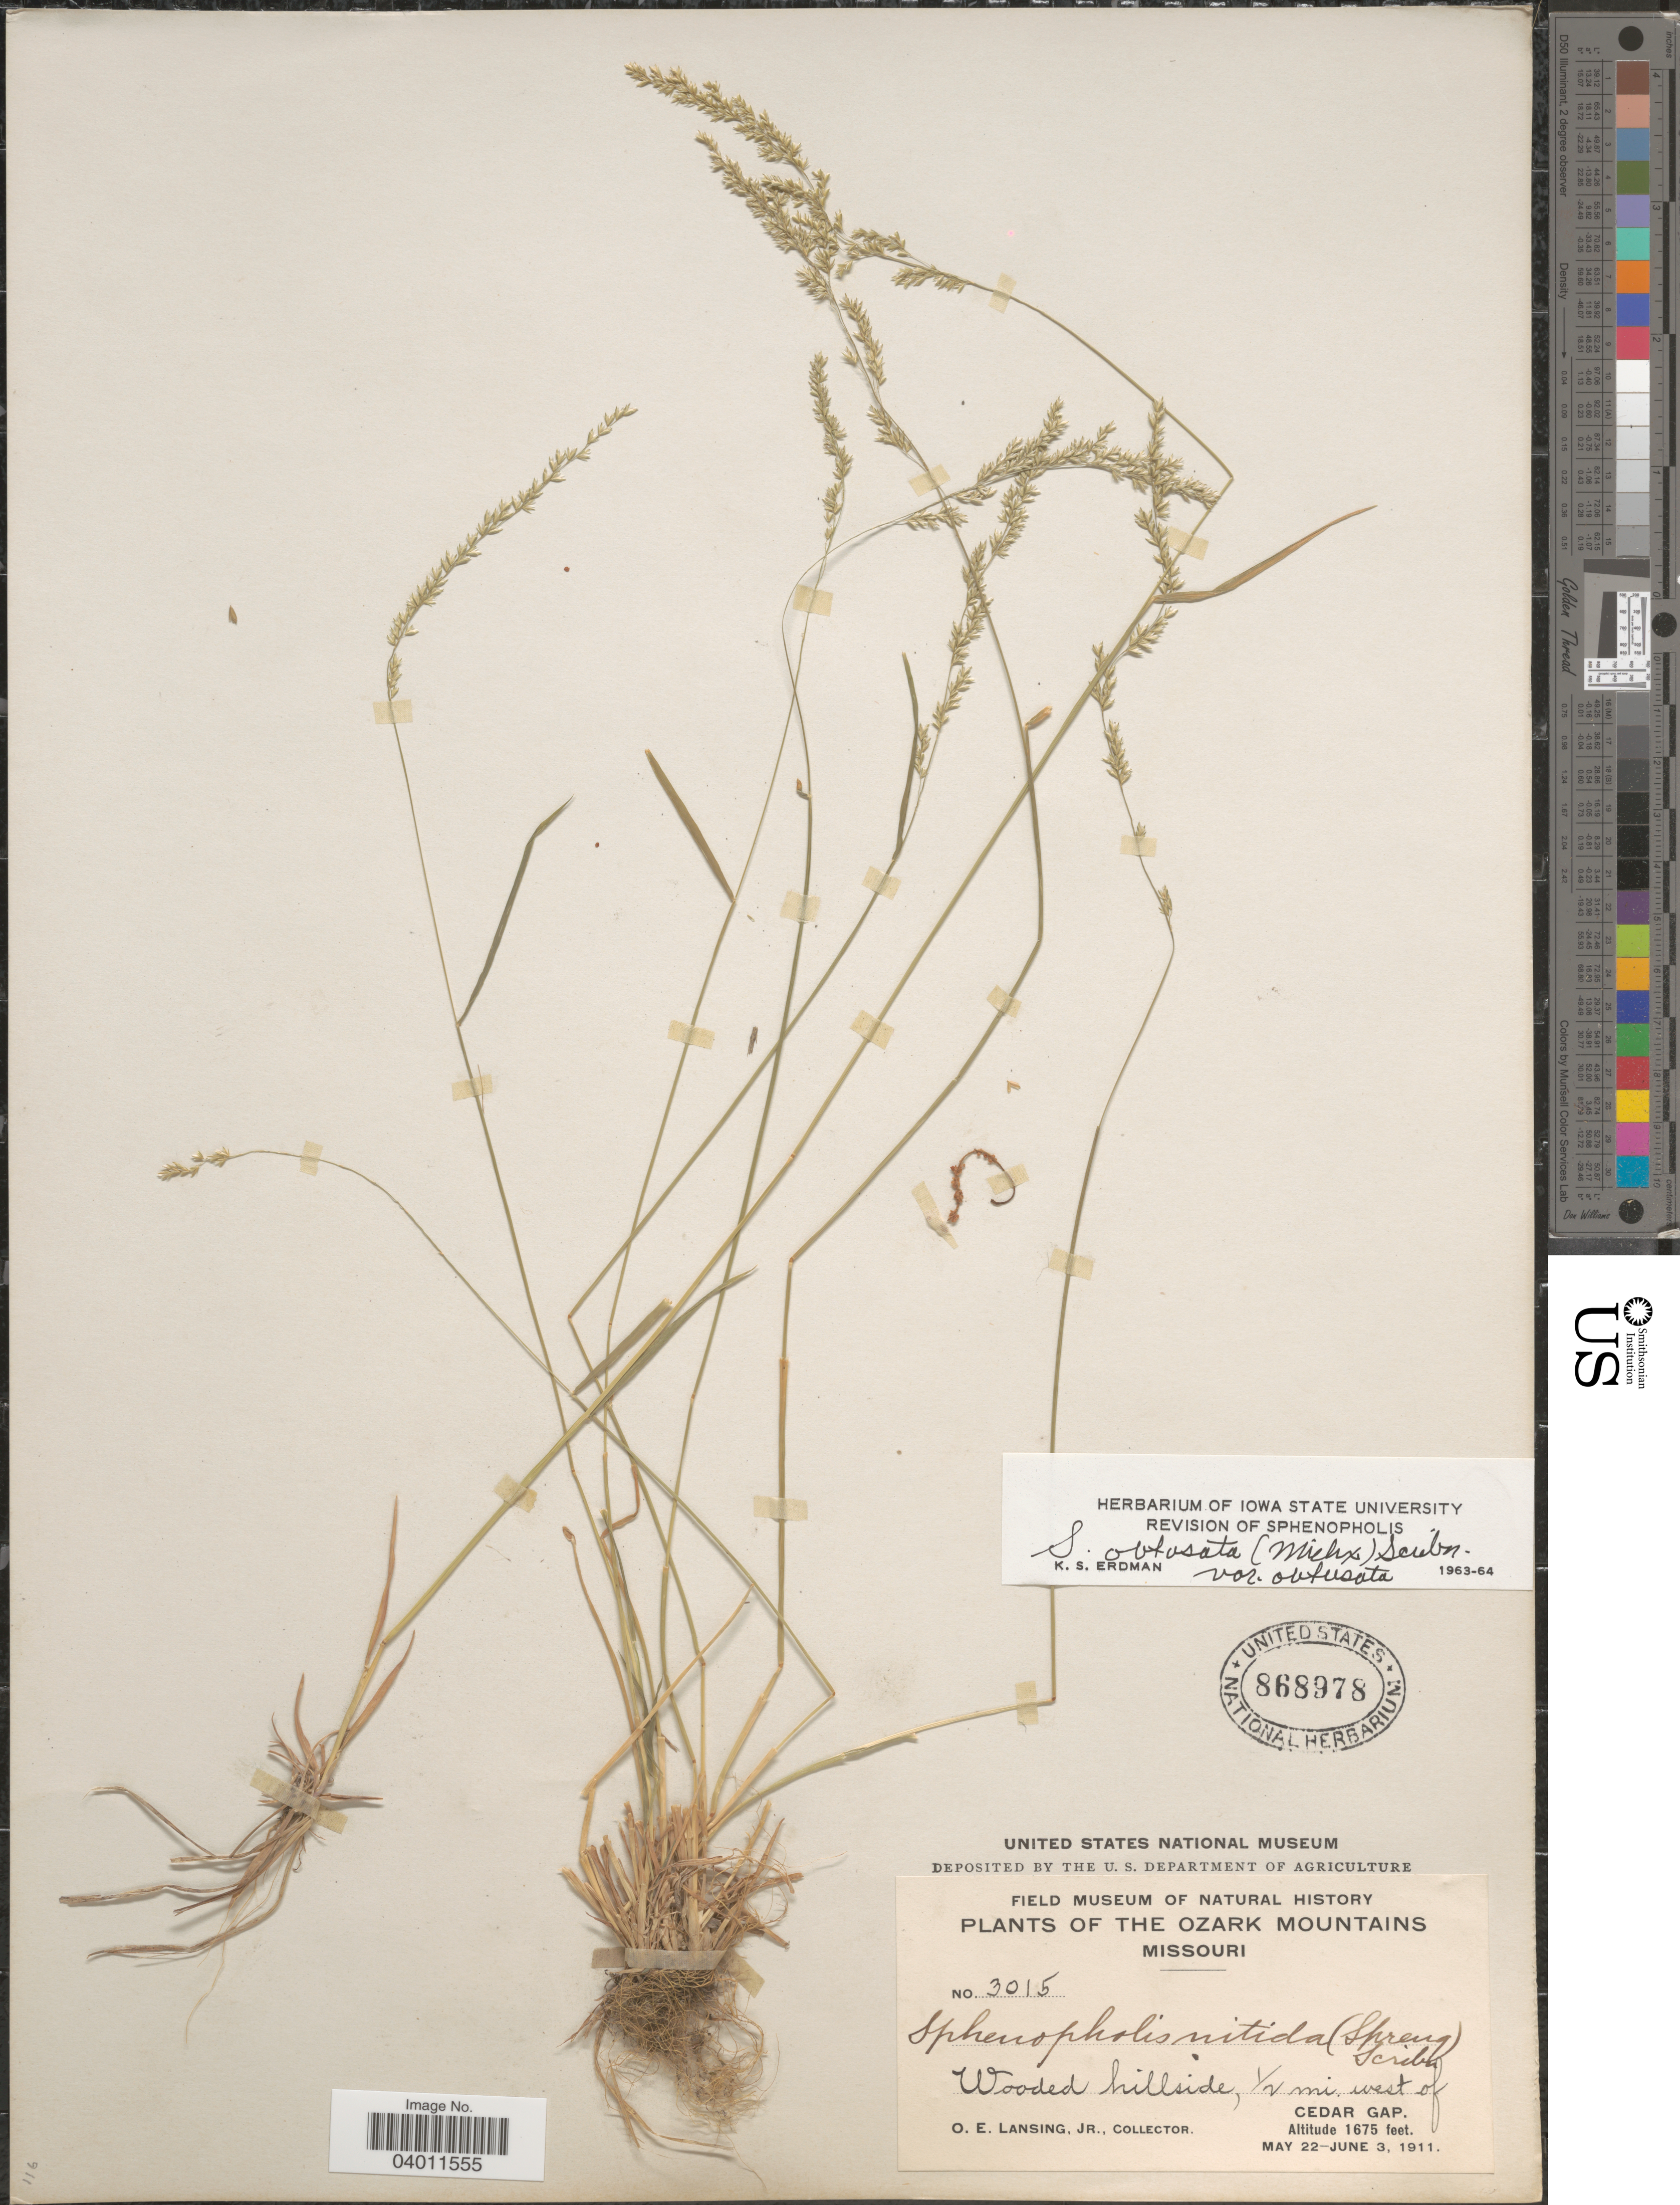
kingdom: Plantae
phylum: Tracheophyta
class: Liliopsida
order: Poales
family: Poaceae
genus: Sphenopholis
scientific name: Sphenopholis nitida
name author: (Biehler) Scribn.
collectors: O. Lansing Jr.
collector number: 3015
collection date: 1911-05-22/1911-06-03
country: United States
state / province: Missouri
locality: The Ozark Mountains. Wooded hillside, ½ mi. west of Cedar Gap.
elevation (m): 511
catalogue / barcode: US 868978